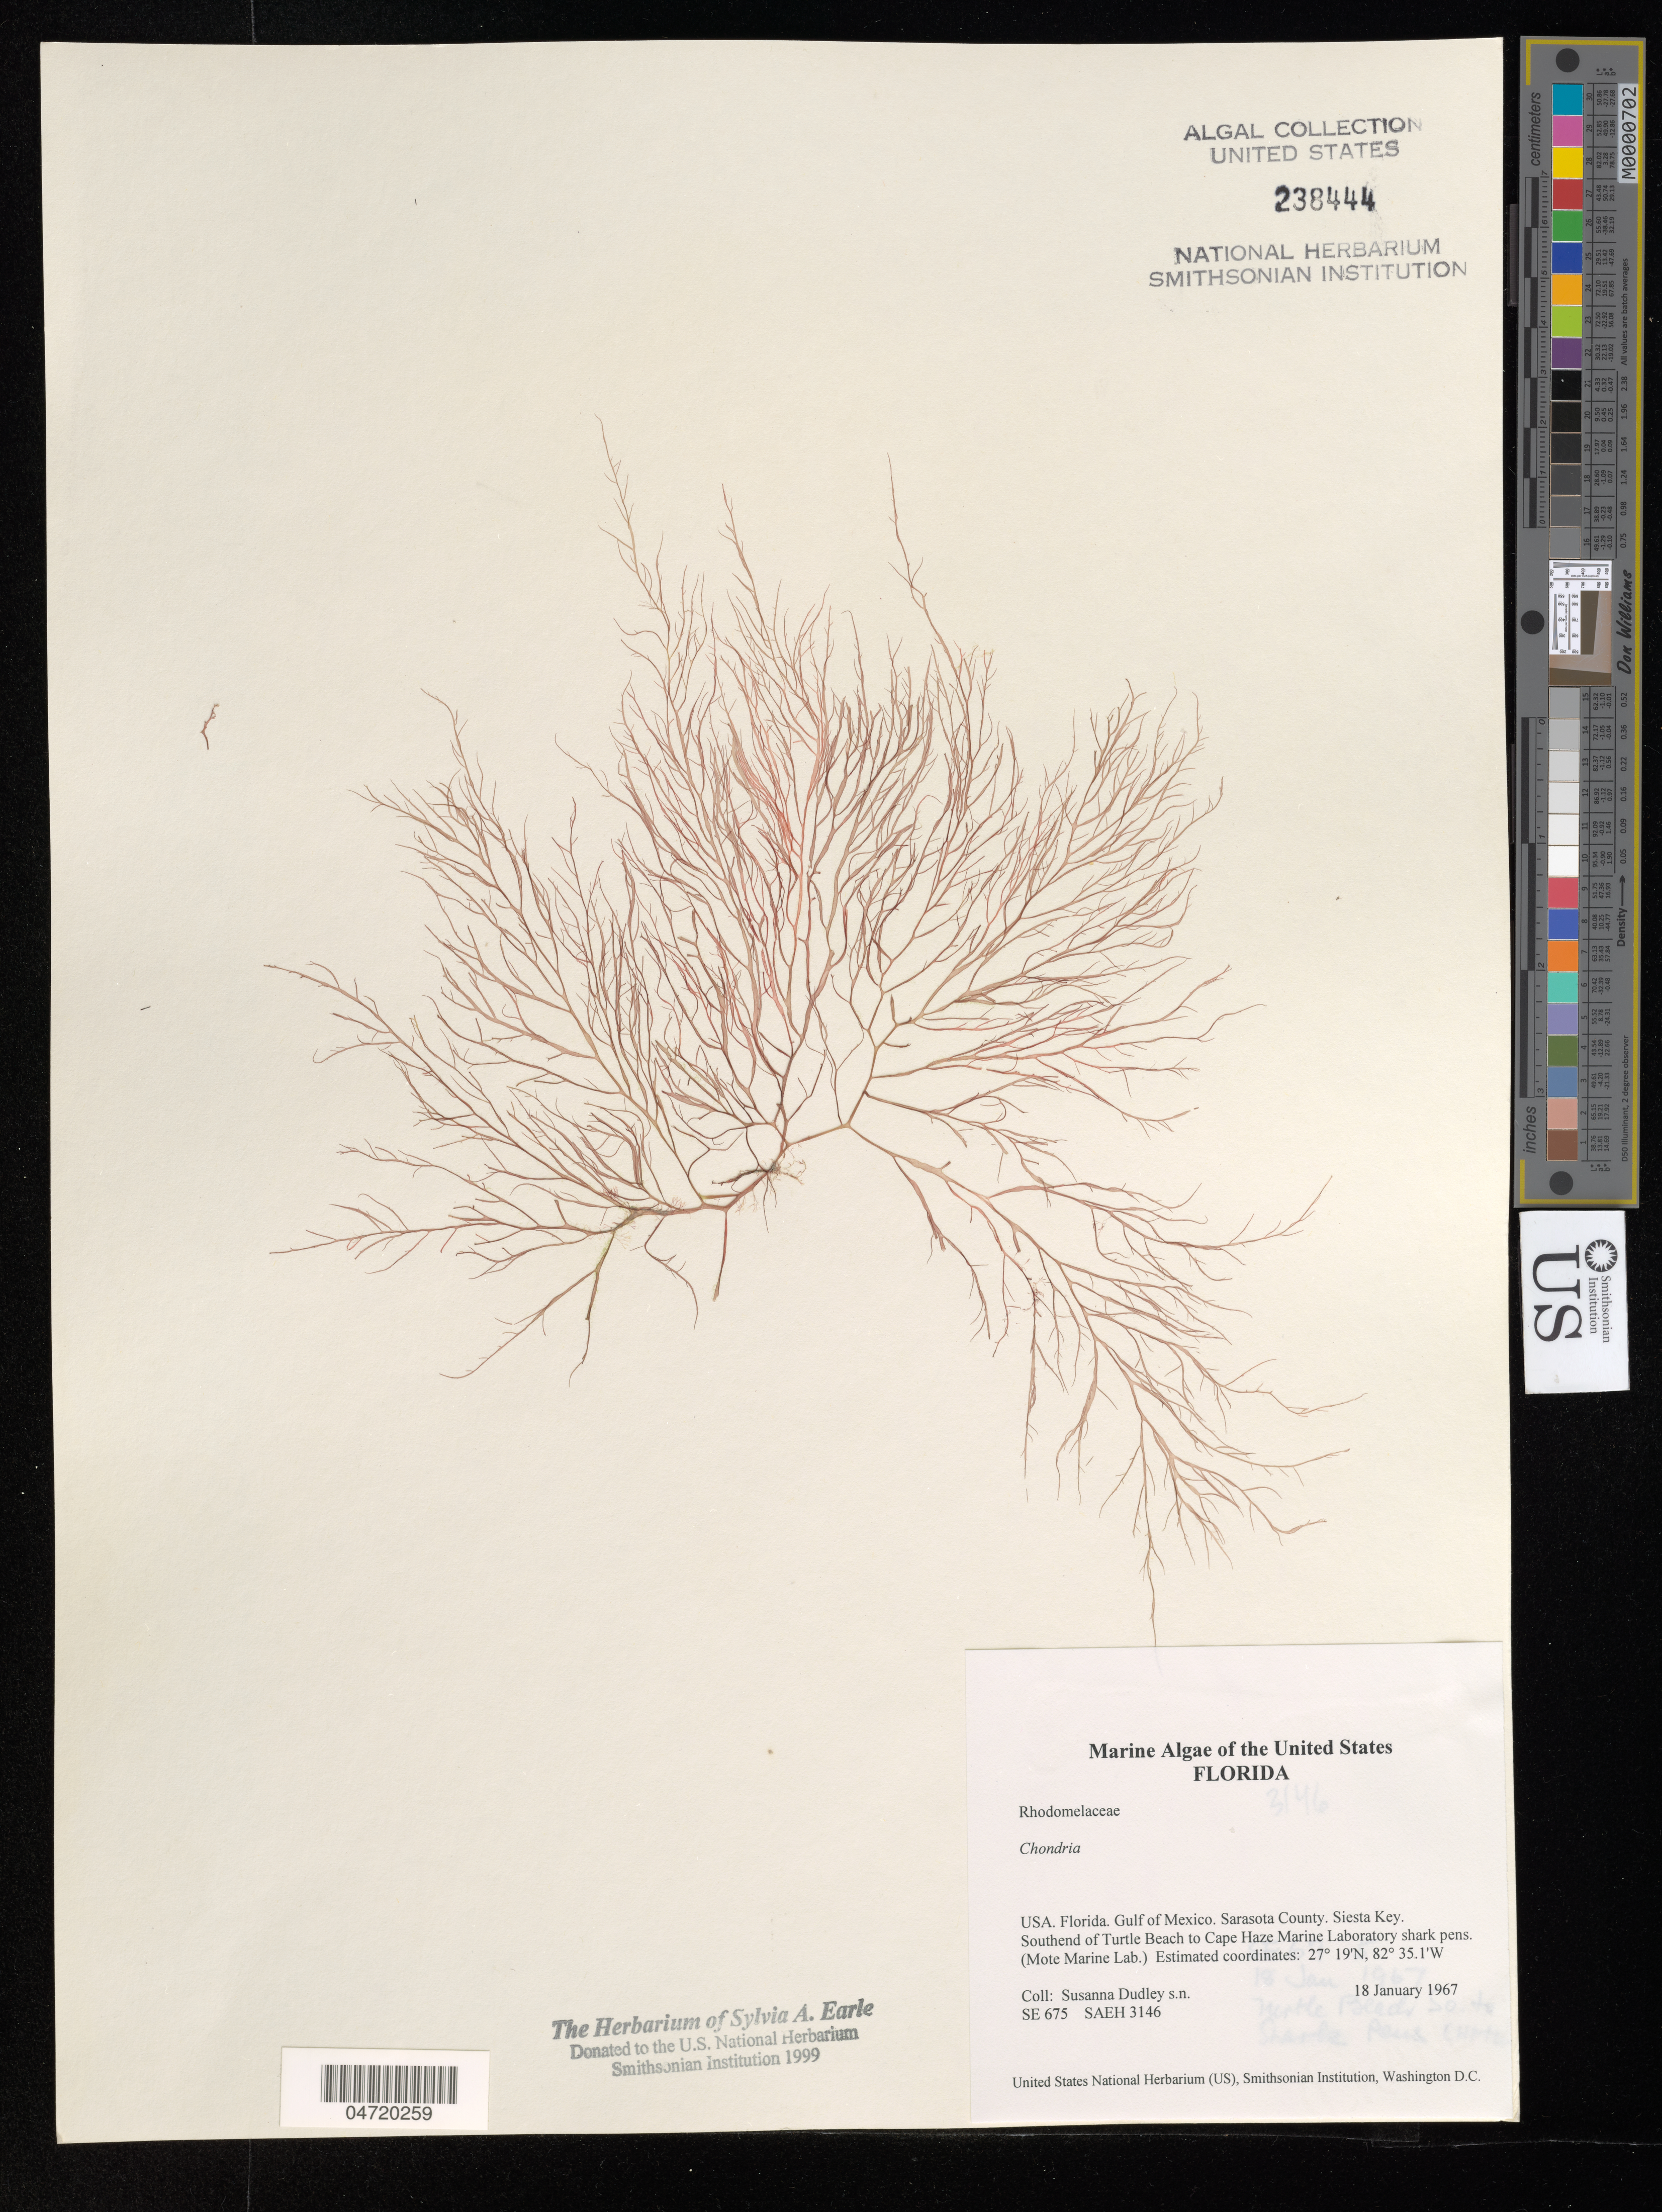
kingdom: Plantae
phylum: Rhodophyta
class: Florideophyceae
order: Ceramiales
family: Rhodomelaceae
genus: Chondria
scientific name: Chondria sp.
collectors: S. Dudley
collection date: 1967-01-18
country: United States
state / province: Florida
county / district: Sarasota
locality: Gulf of Mexico. Sarasota County. Siesta Key. Southend of Turtle Beach to Cape Haze Marine Laboratory shark pens. (Mote Marine Lab).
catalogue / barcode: US 238444